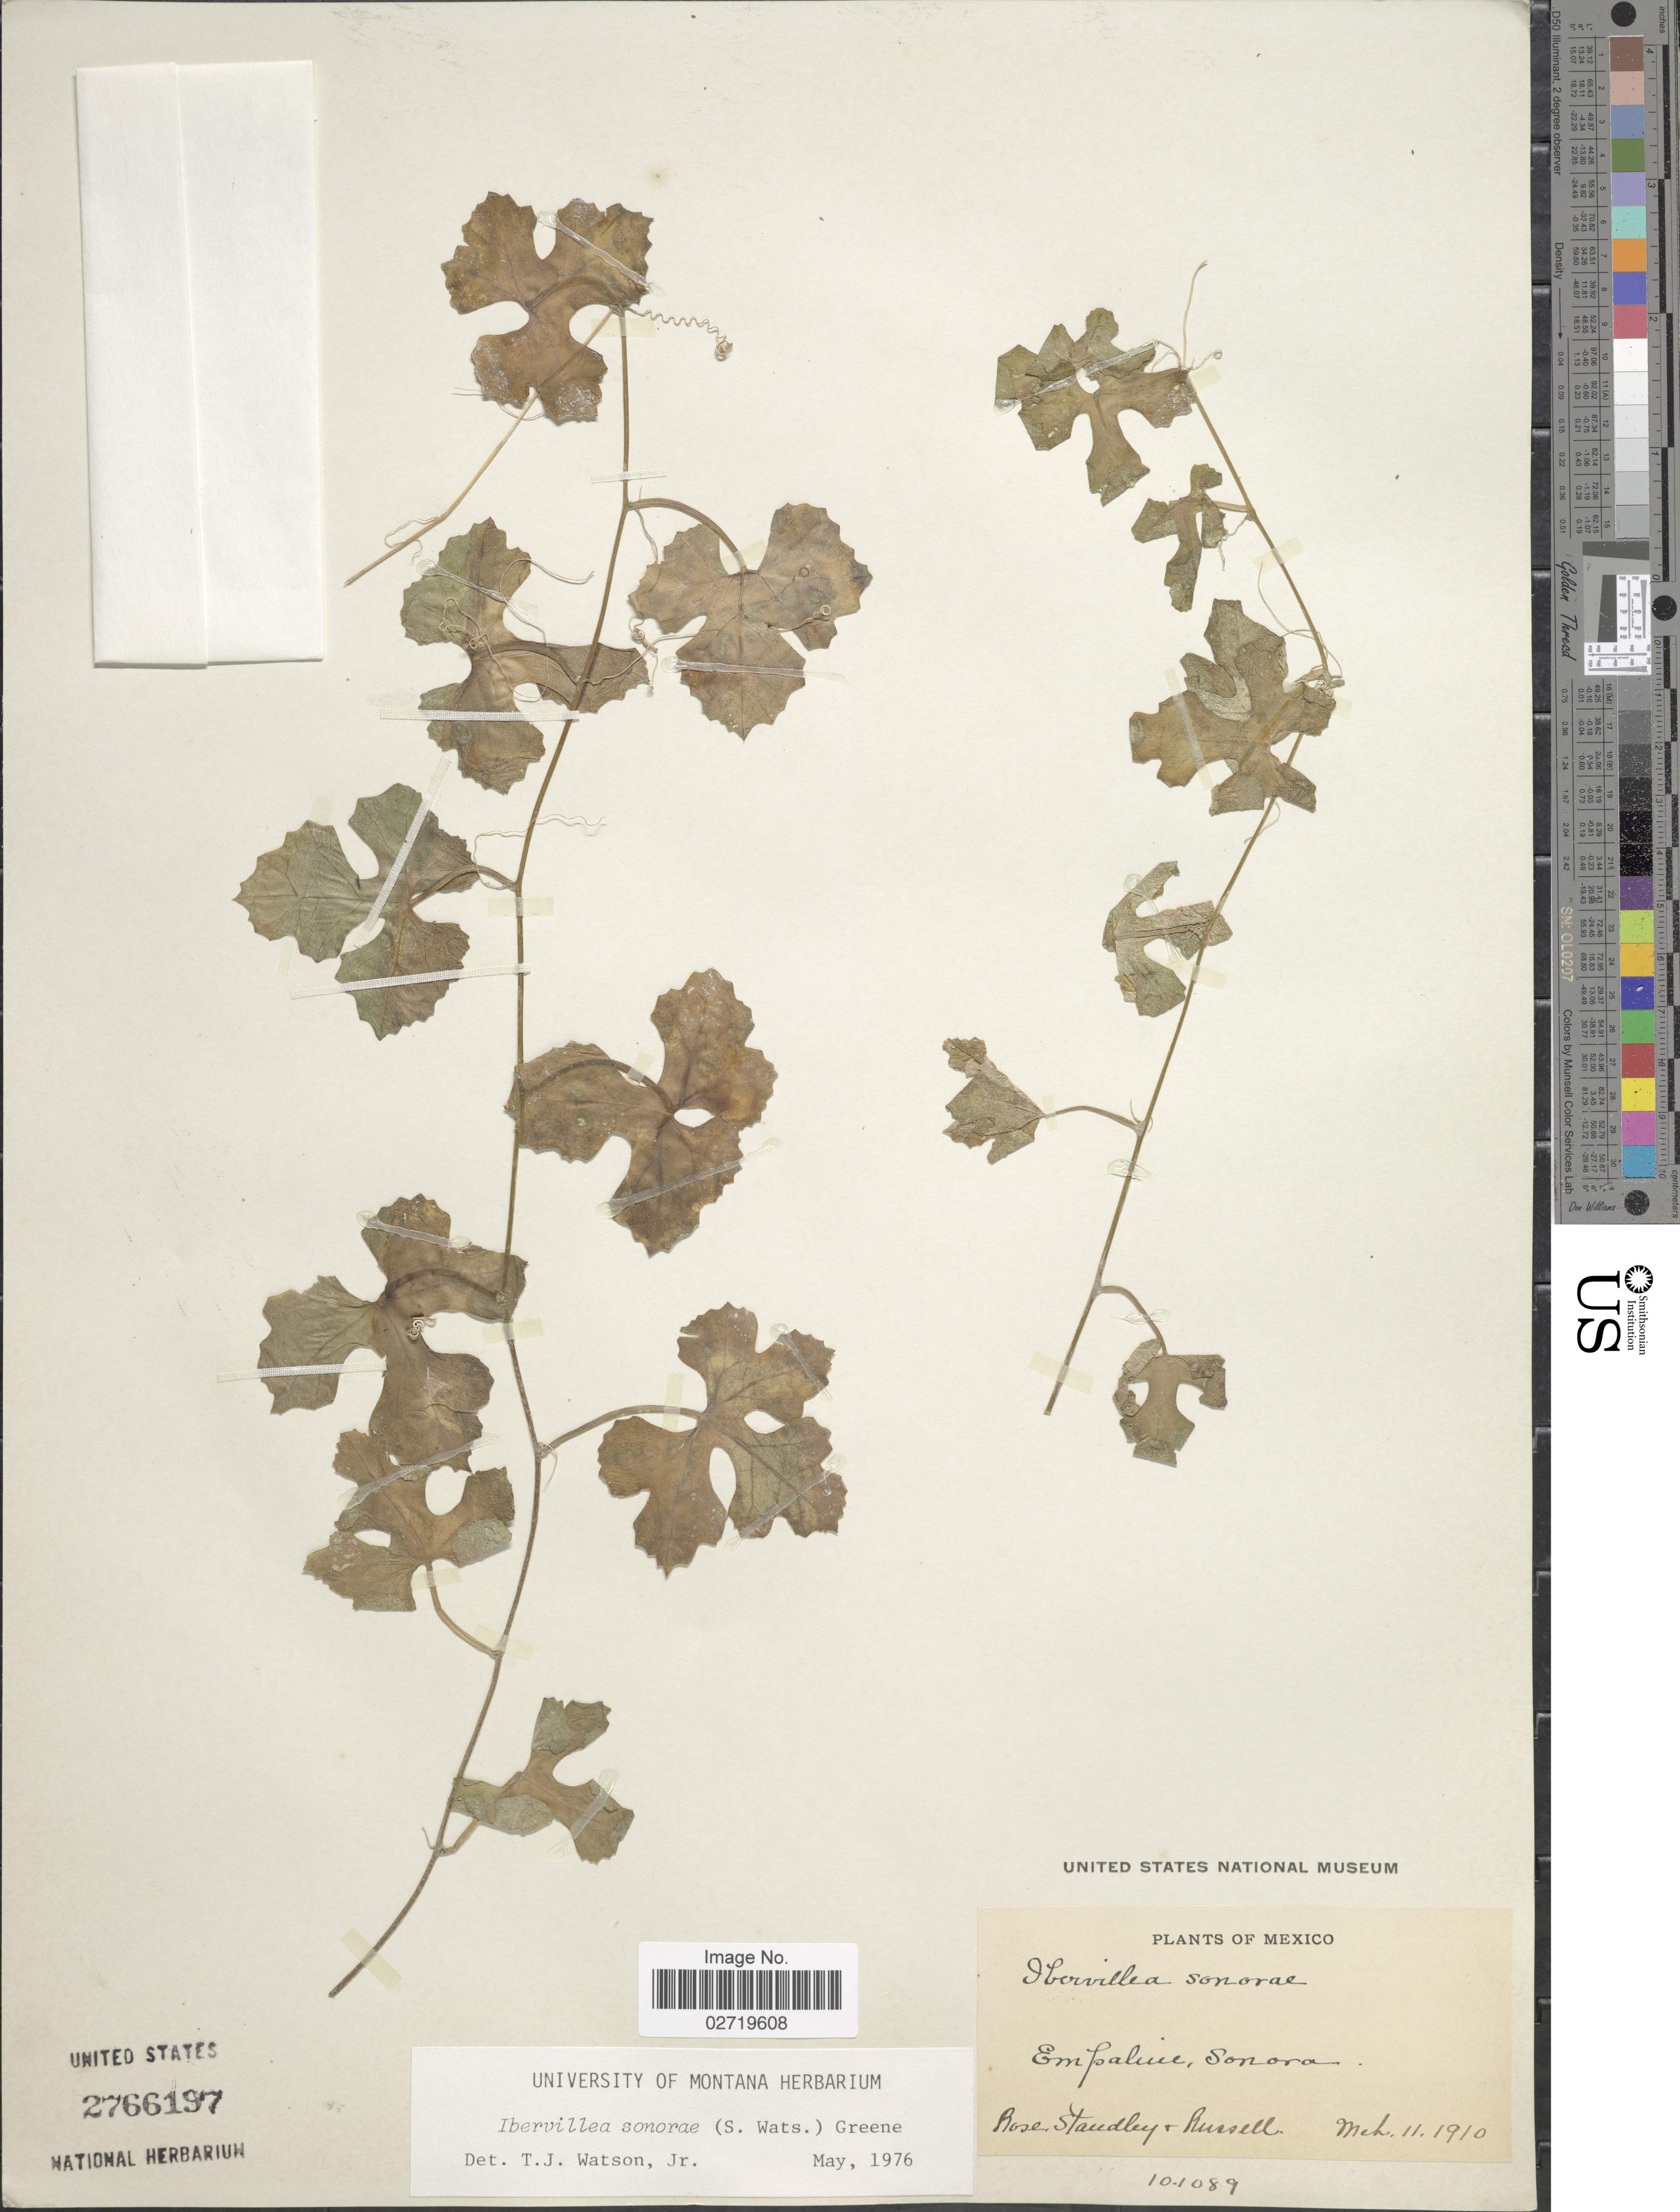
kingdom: Plantae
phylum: Tracheophyta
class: Magnoliopsida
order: Cucurbitales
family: Cucurbitaceae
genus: Ibervillea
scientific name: Ibervillea sonorae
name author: (S. Watson) Greene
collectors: -- Rose, Standley & -- Russell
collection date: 1910-03-11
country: Mexico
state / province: Sonora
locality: Empalme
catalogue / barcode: US 2766197